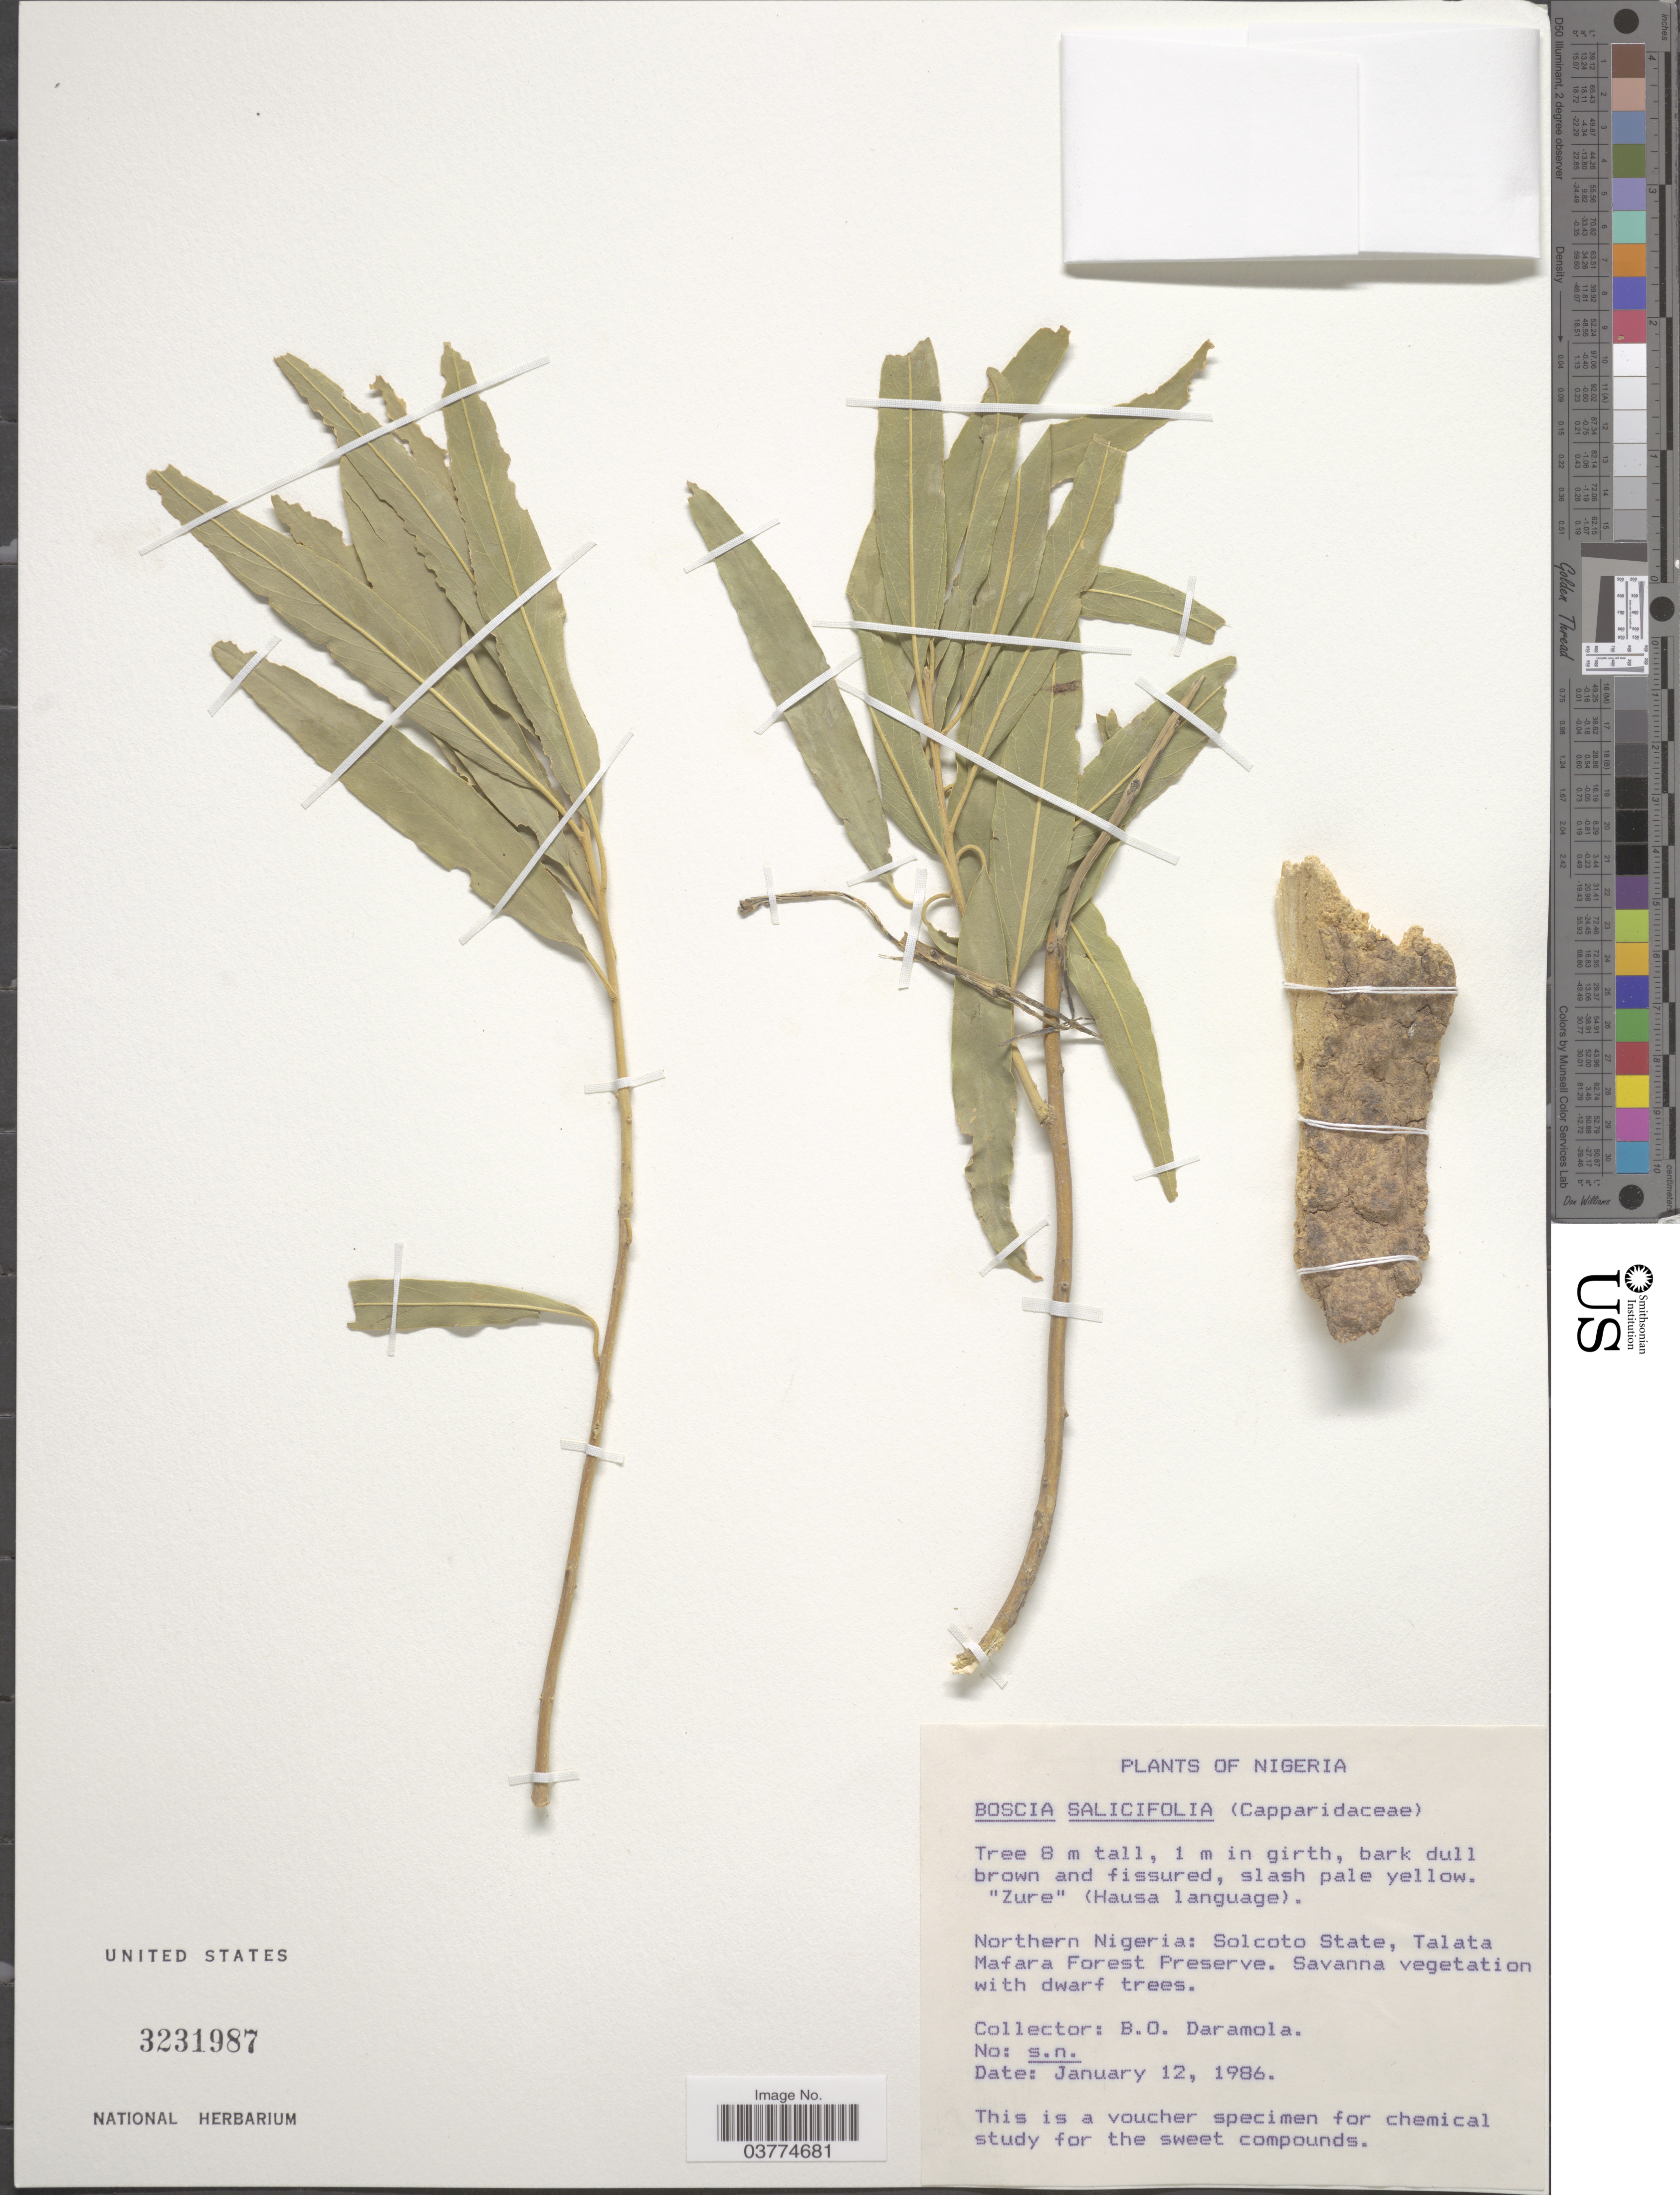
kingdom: Plantae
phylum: Tracheophyta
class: Magnoliopsida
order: Brassicales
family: Capparaceae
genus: Boscia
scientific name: Boscia salicifolia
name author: Oliv.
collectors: B. Daramola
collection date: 1986-01-12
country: Nigeria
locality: Northern Nigeria: Solcoto State, Talata Mafara Forest Preserve.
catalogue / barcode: US 3231987